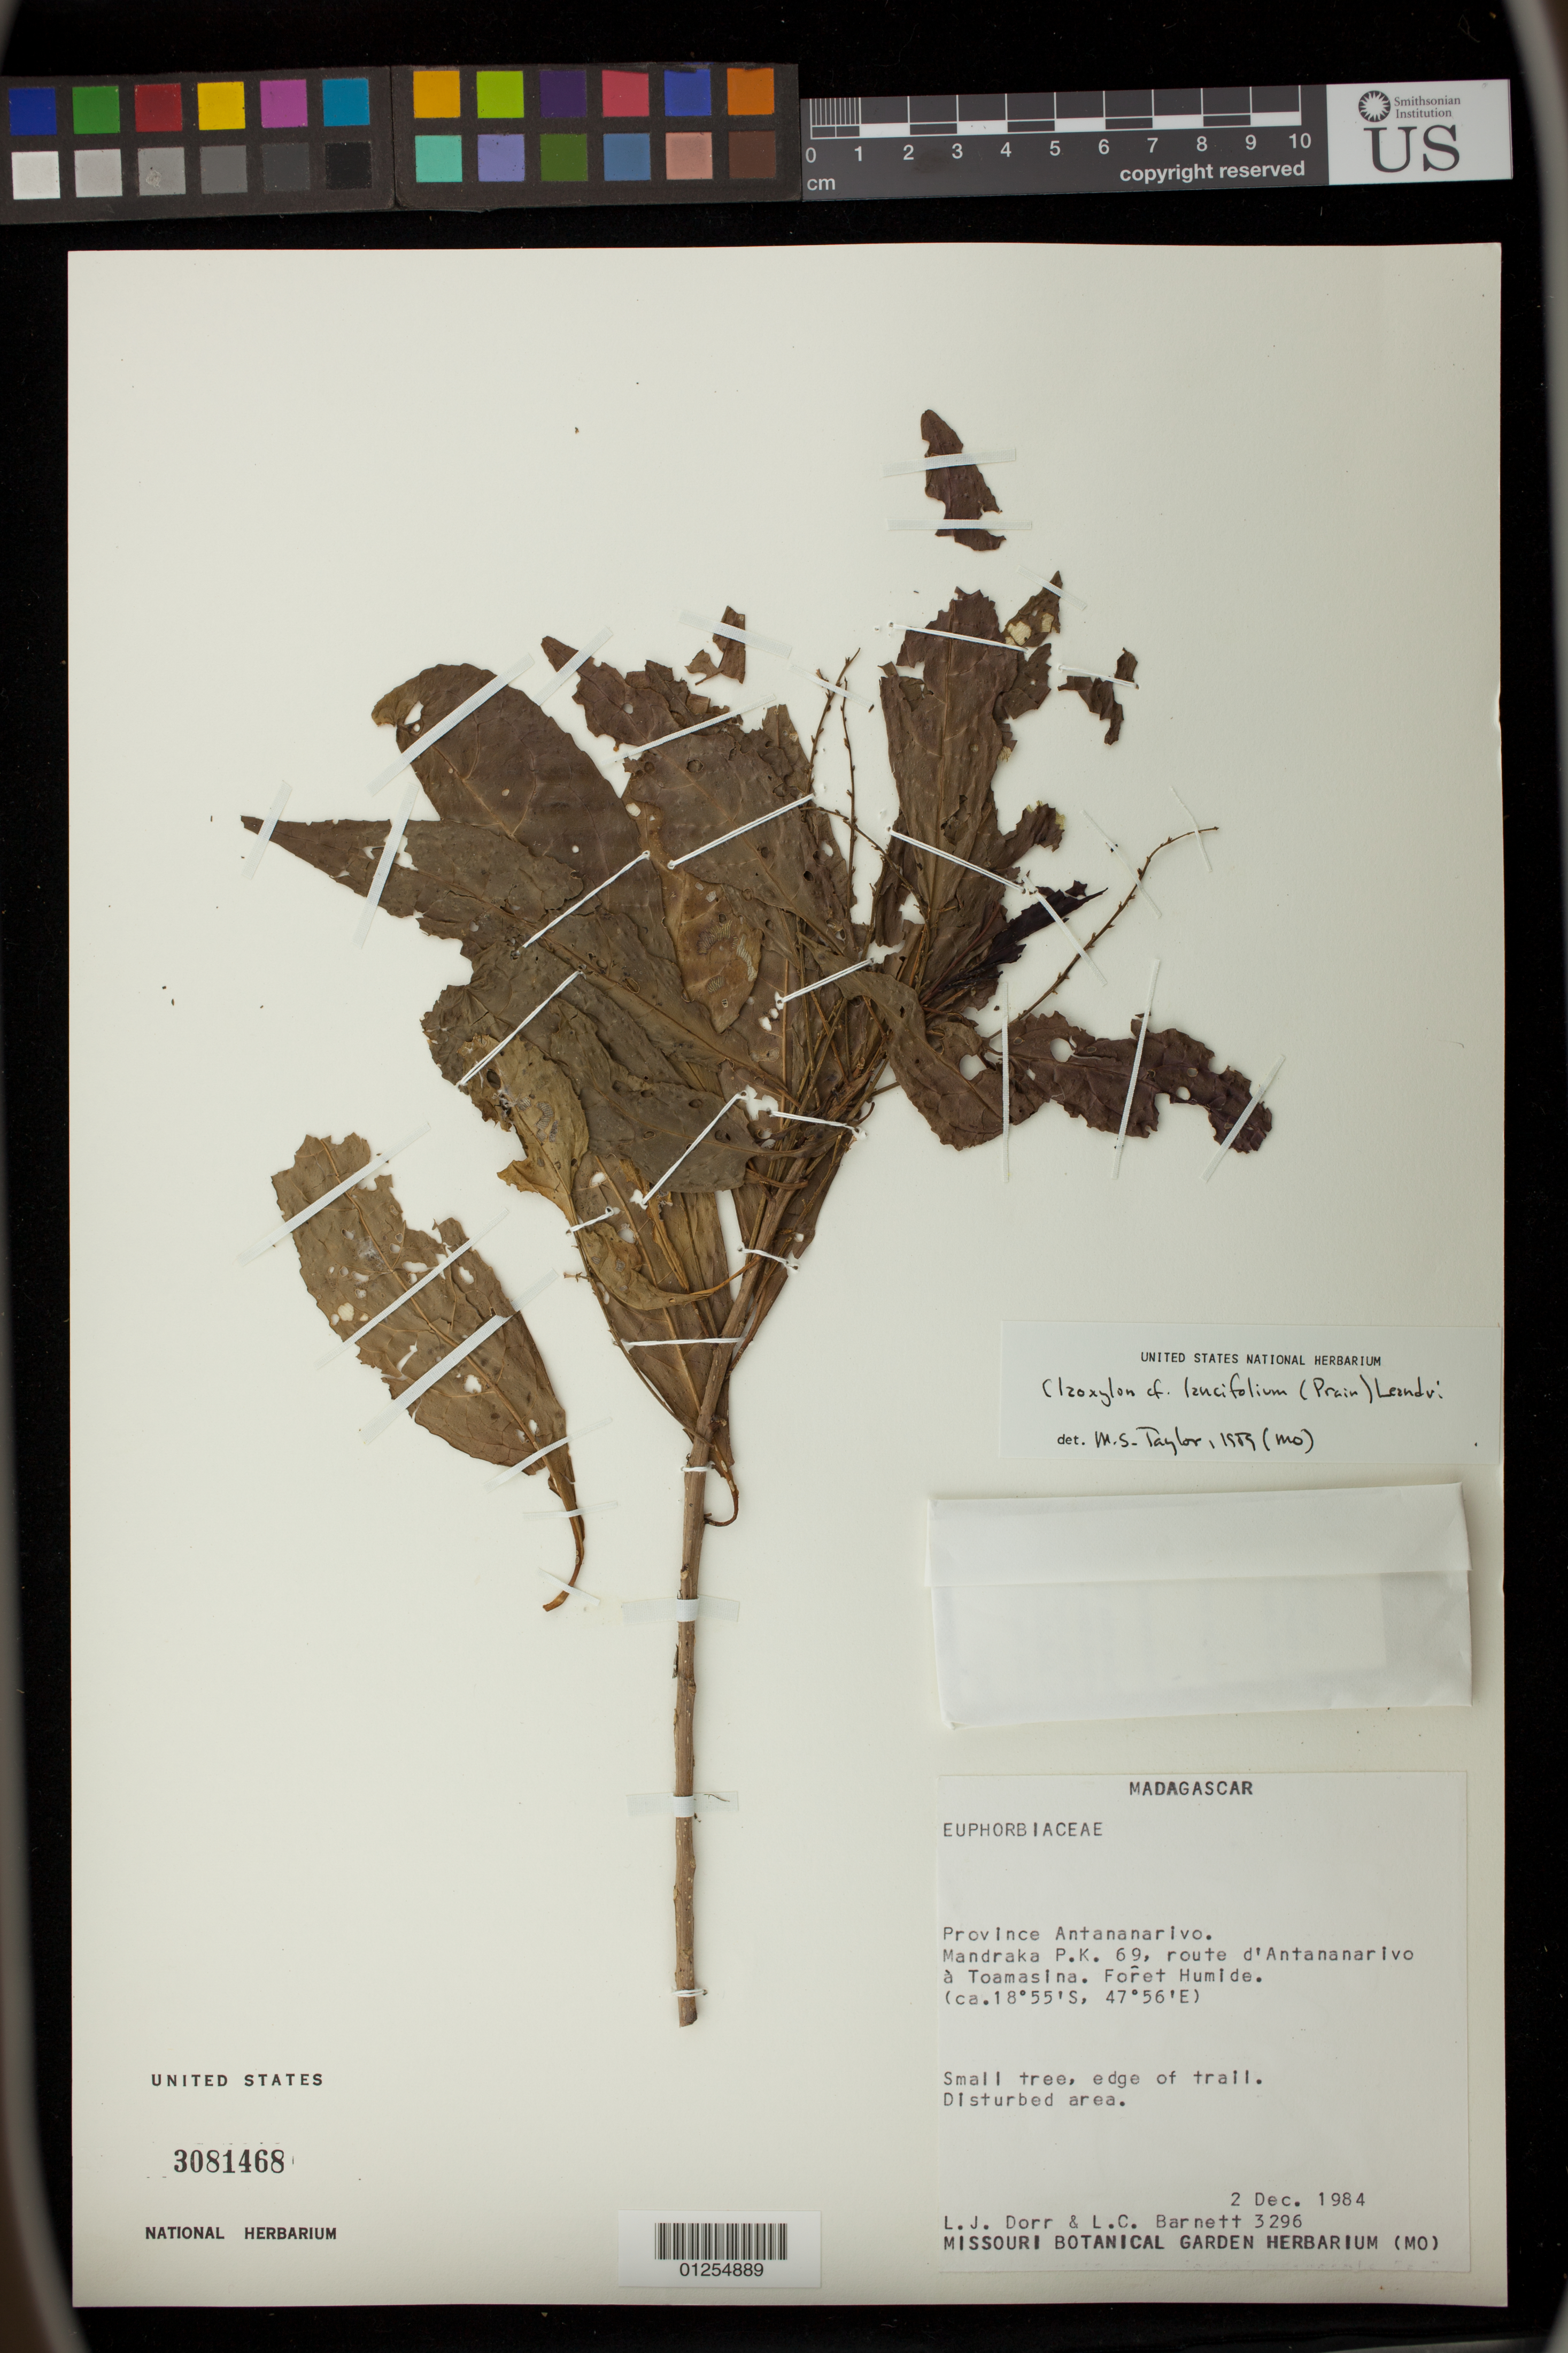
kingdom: Plantae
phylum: Tracheophyta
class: Magnoliopsida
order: Malpighiales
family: Euphorbiaceae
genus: Claoxylon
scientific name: Claoxylon lancifolium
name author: (Prain) Leandri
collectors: L. J. Dorr & L. C. Barnett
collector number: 3296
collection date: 1984-12-02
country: Madagascar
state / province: Analamanga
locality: Antananarivo. Mandraka P.K. 69, d'Antananrivo a Toamasina.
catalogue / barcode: US 3081468